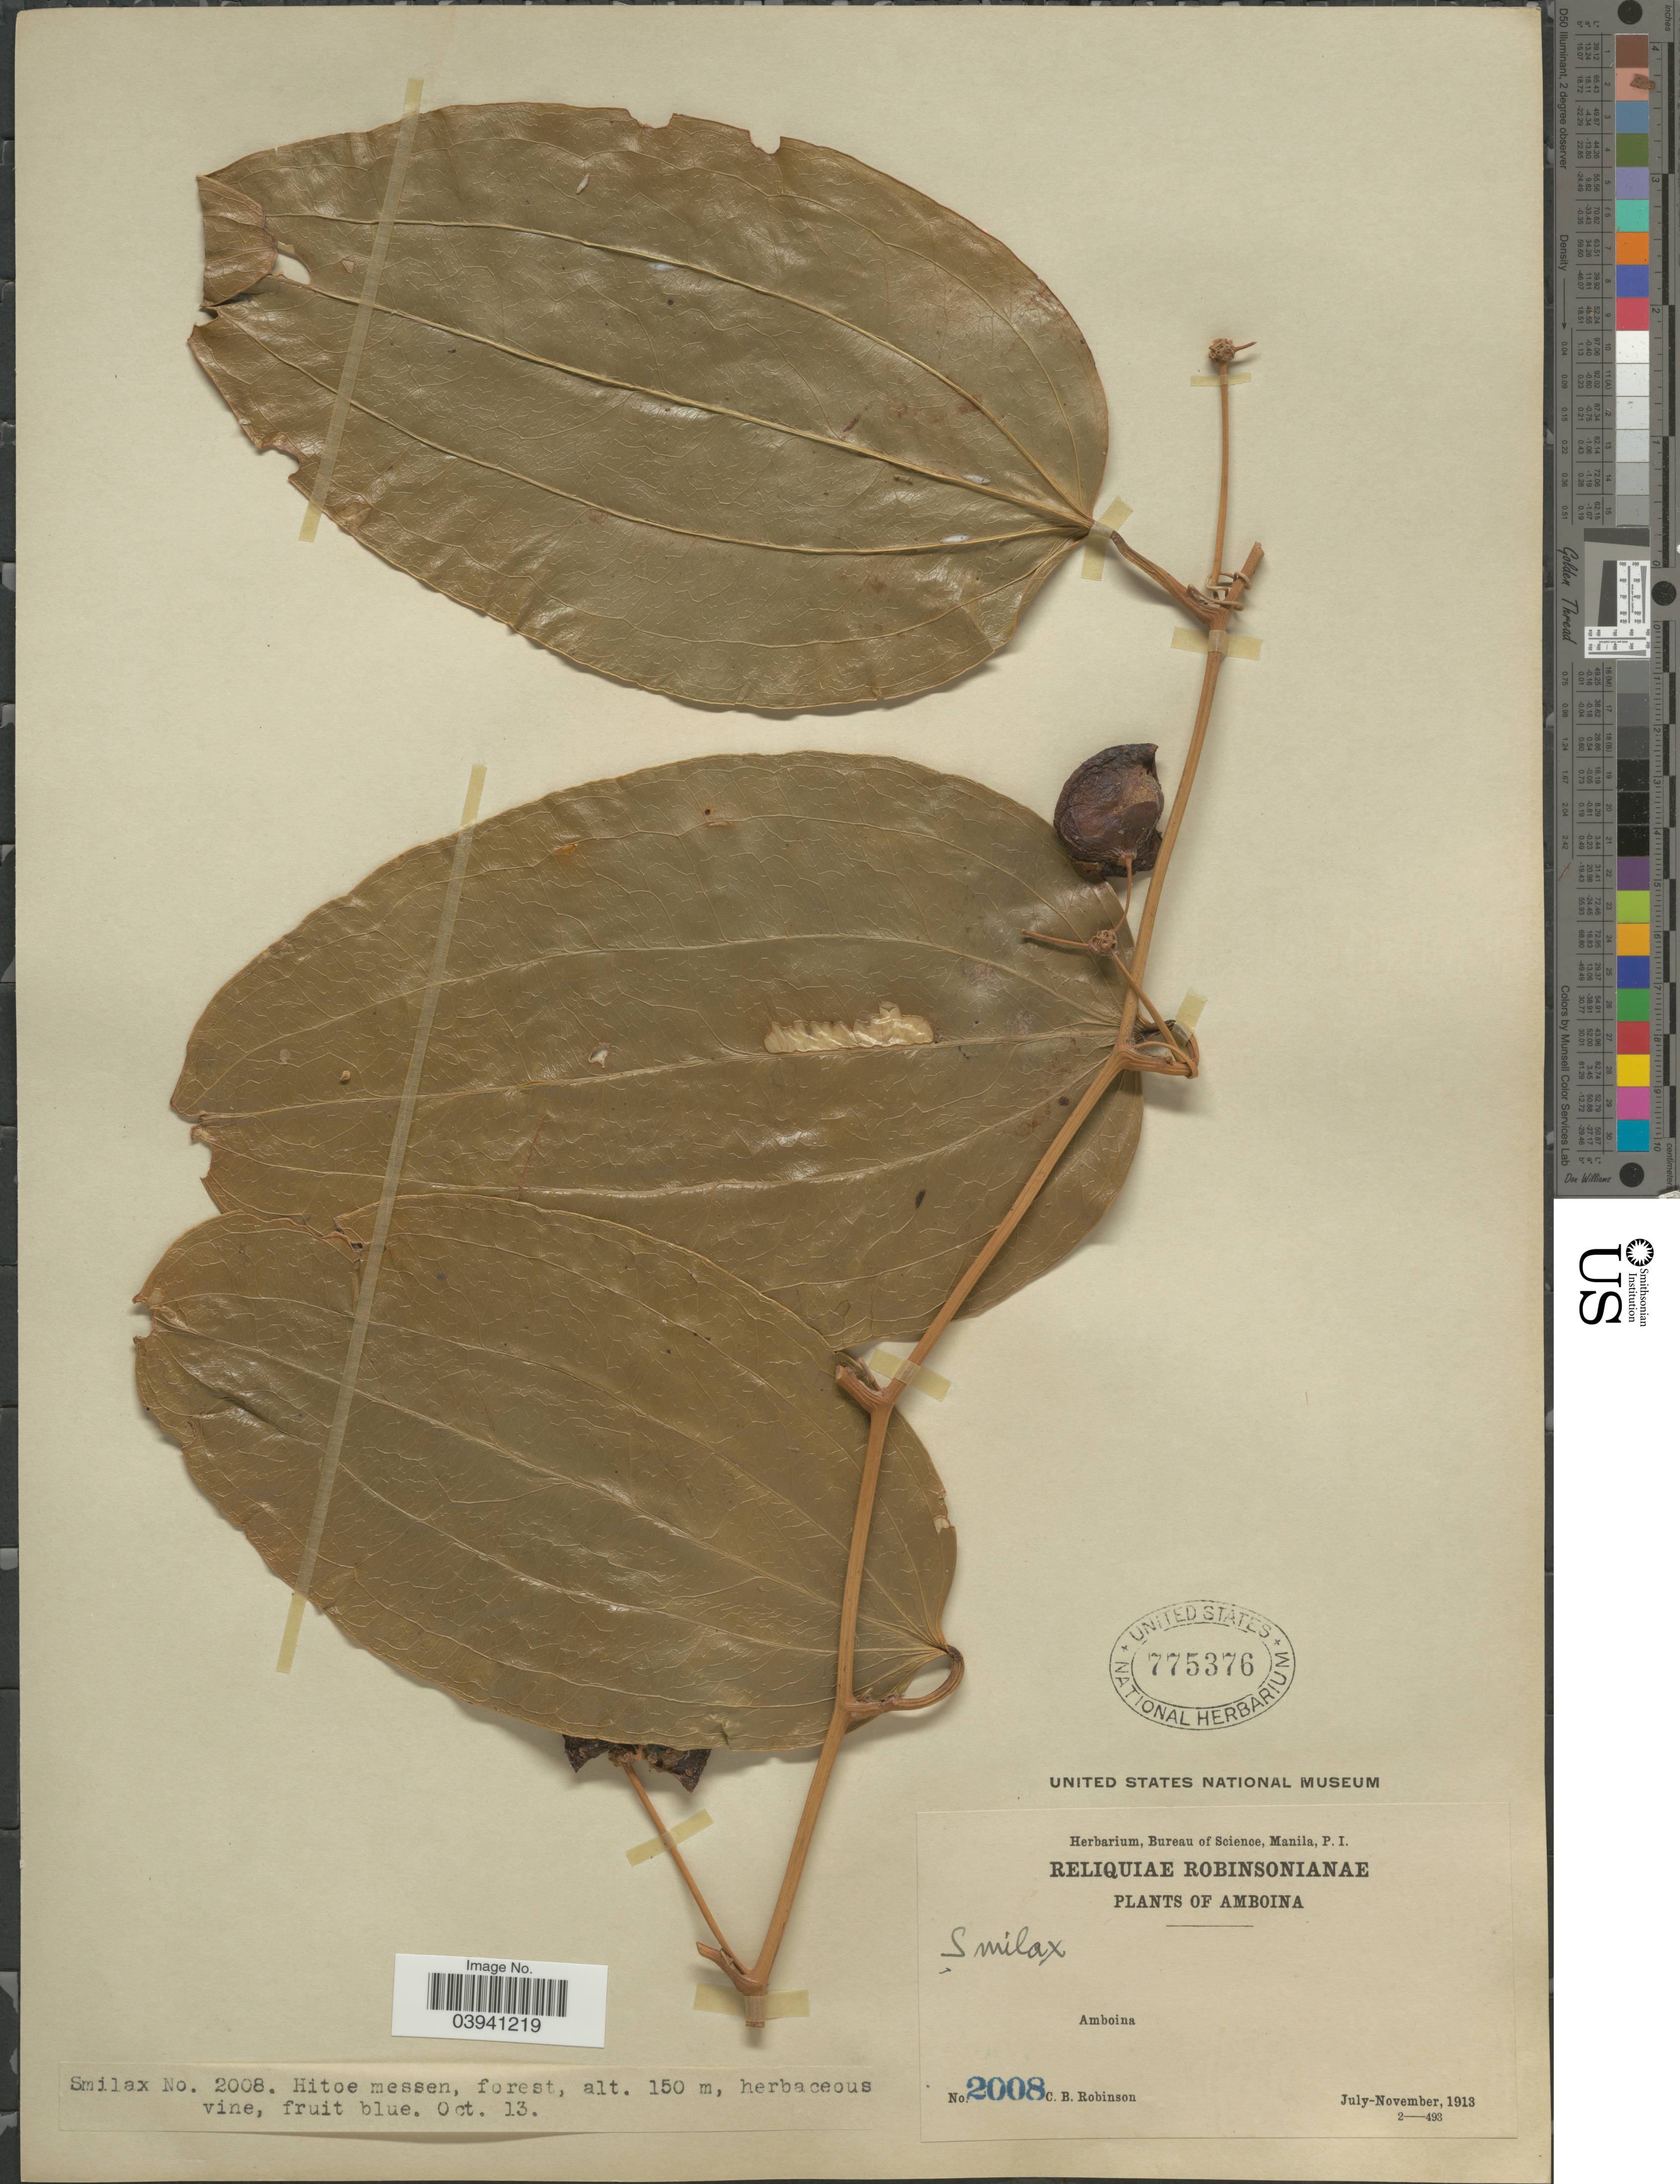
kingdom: Plantae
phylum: Tracheophyta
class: Liliopsida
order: Liliales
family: Smilacaceae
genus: Smilax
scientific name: Smilax sp.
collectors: C. Robinson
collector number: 2008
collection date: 1913-10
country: Indonesia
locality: Amboina.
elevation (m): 150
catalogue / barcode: US 775376